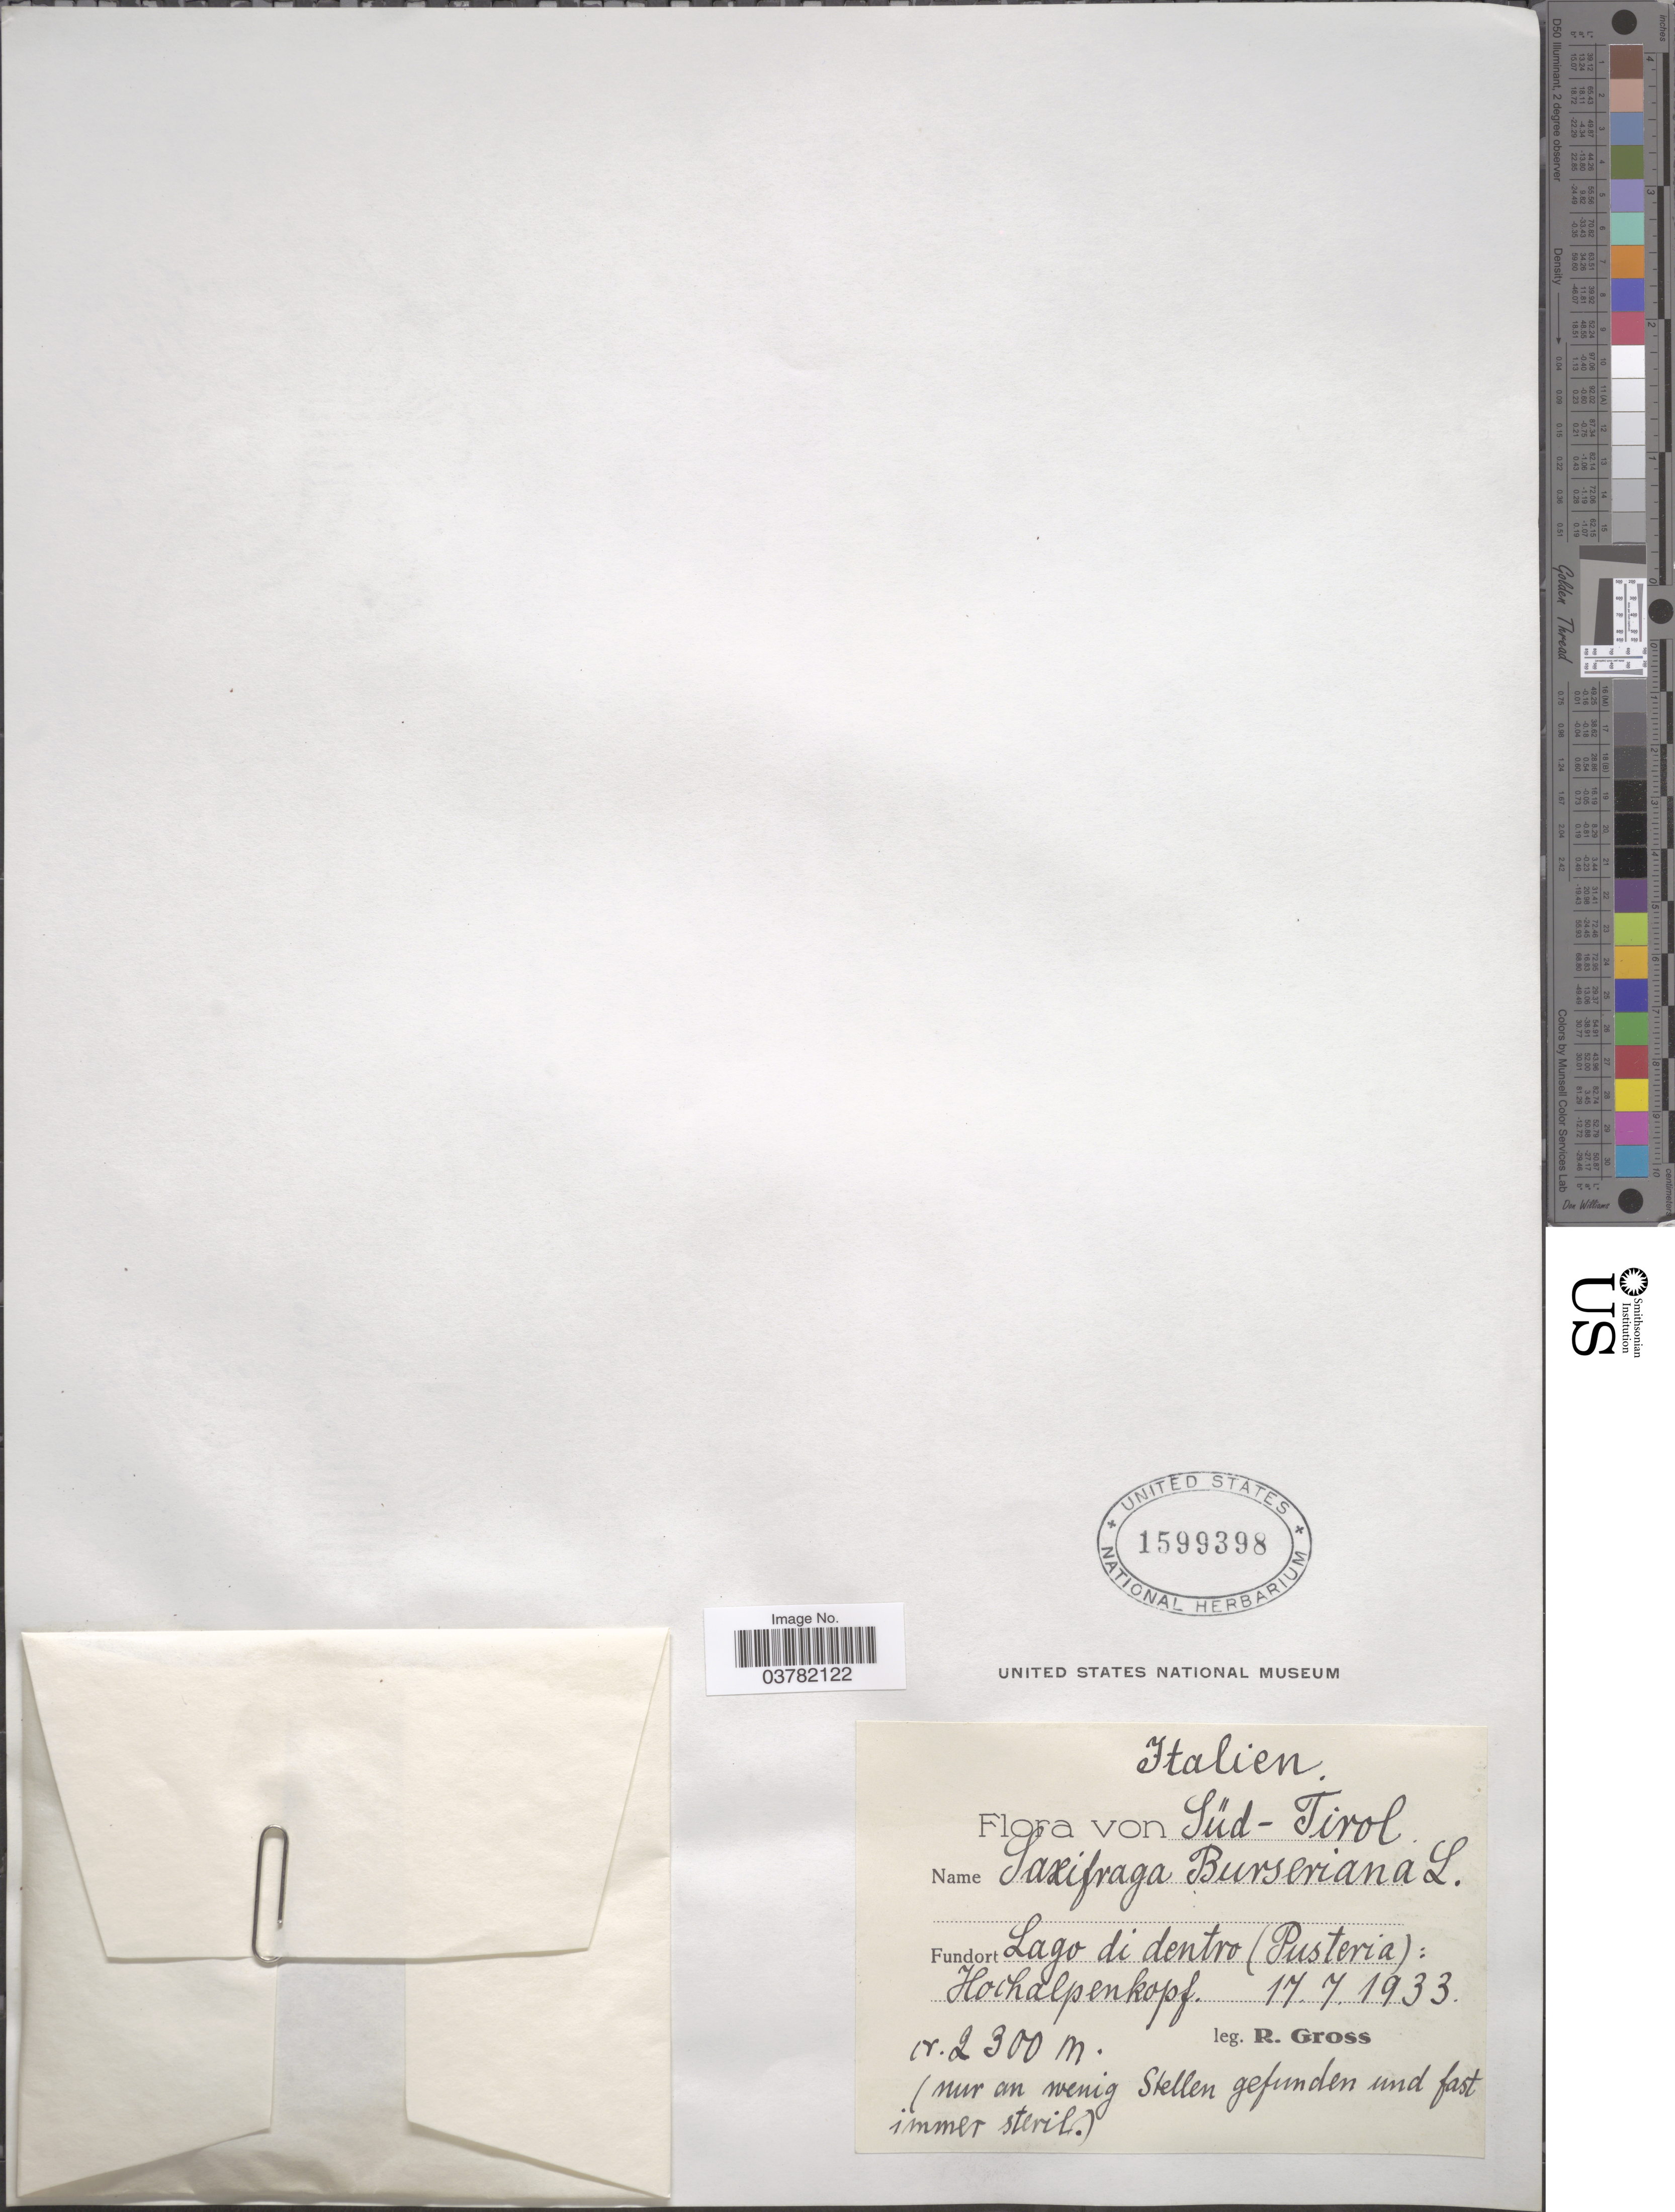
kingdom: Plantae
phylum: Tracheophyta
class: Magnoliopsida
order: Saxifragales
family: Saxifragaceae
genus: Saxifraga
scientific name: Saxifraga burseriana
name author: L.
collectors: R. Gross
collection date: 1933-07-17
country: Italy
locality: Italien. Süd-Tirol. Lago di dentro (Pusteria): Hochalpenkopf.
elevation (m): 2300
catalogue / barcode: US 1599398